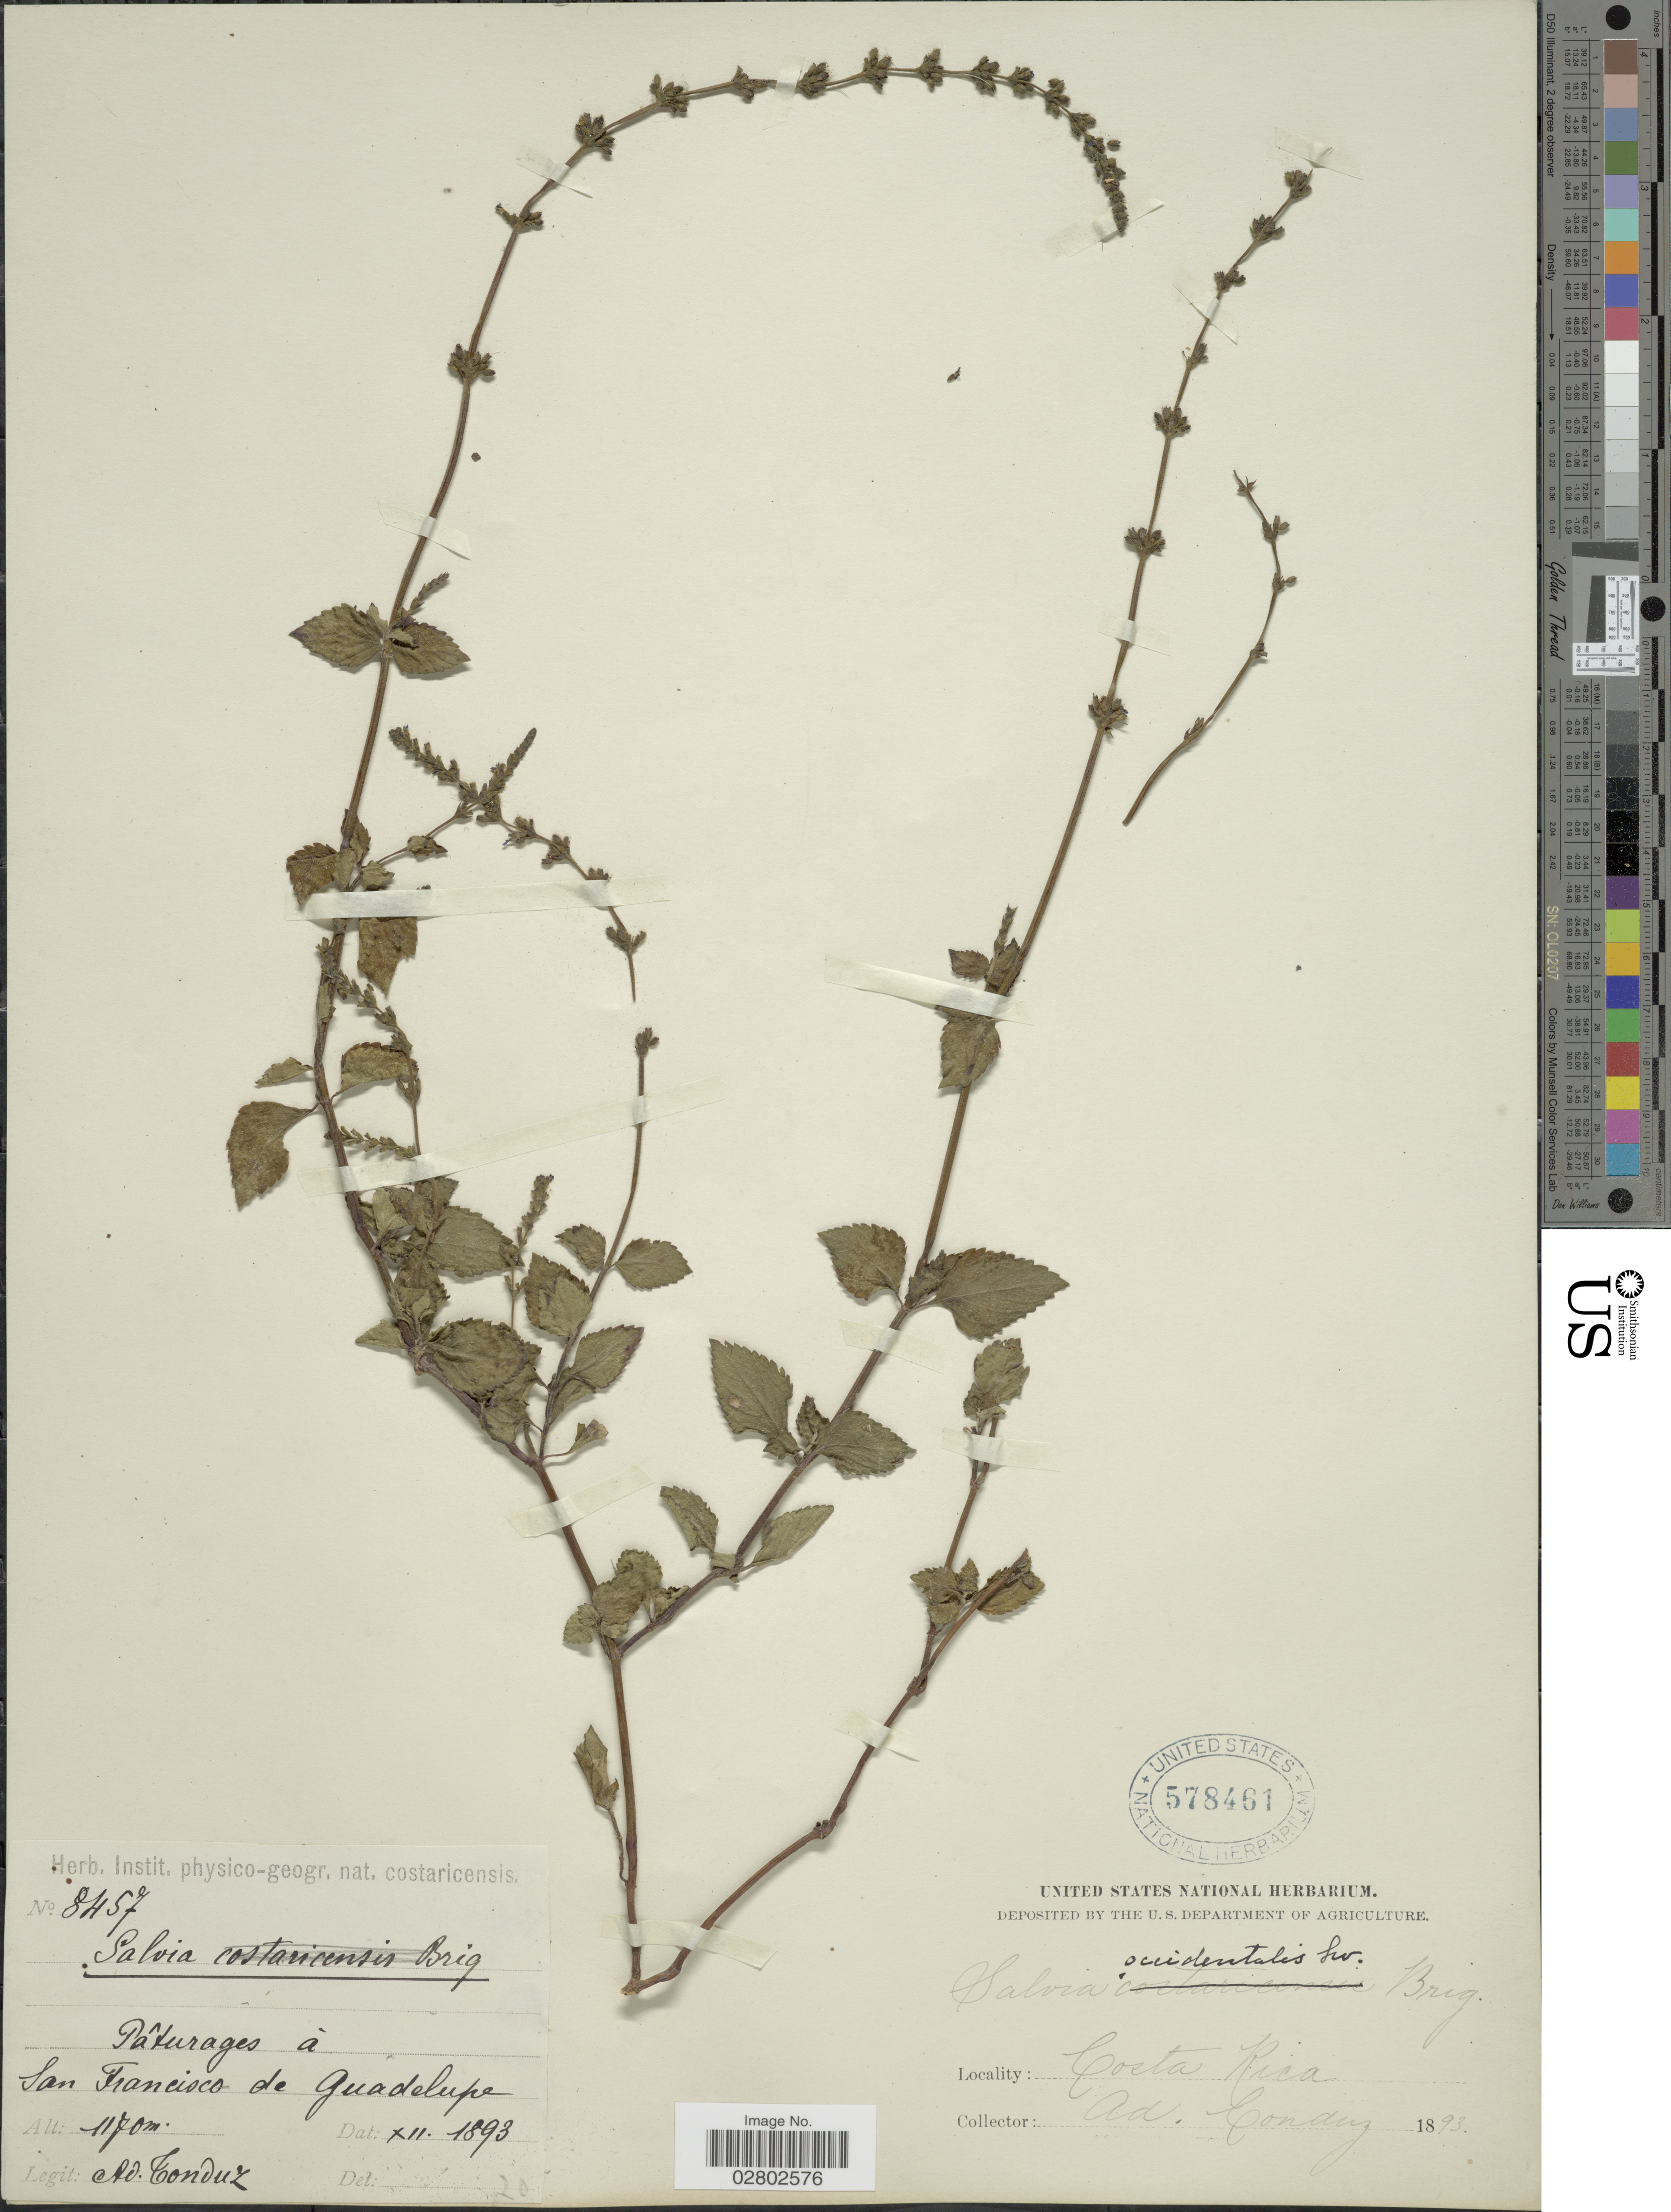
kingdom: Plantae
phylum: Tracheophyta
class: Magnoliopsida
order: Lamiales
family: Lamiaceae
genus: Salvia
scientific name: Salvia occidentalis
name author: Sw.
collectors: A. Tonduz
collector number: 8457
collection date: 1893-12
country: Costa Rica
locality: Pâturages à San Francisco de Guadelupe.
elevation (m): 1170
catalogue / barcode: US 578461